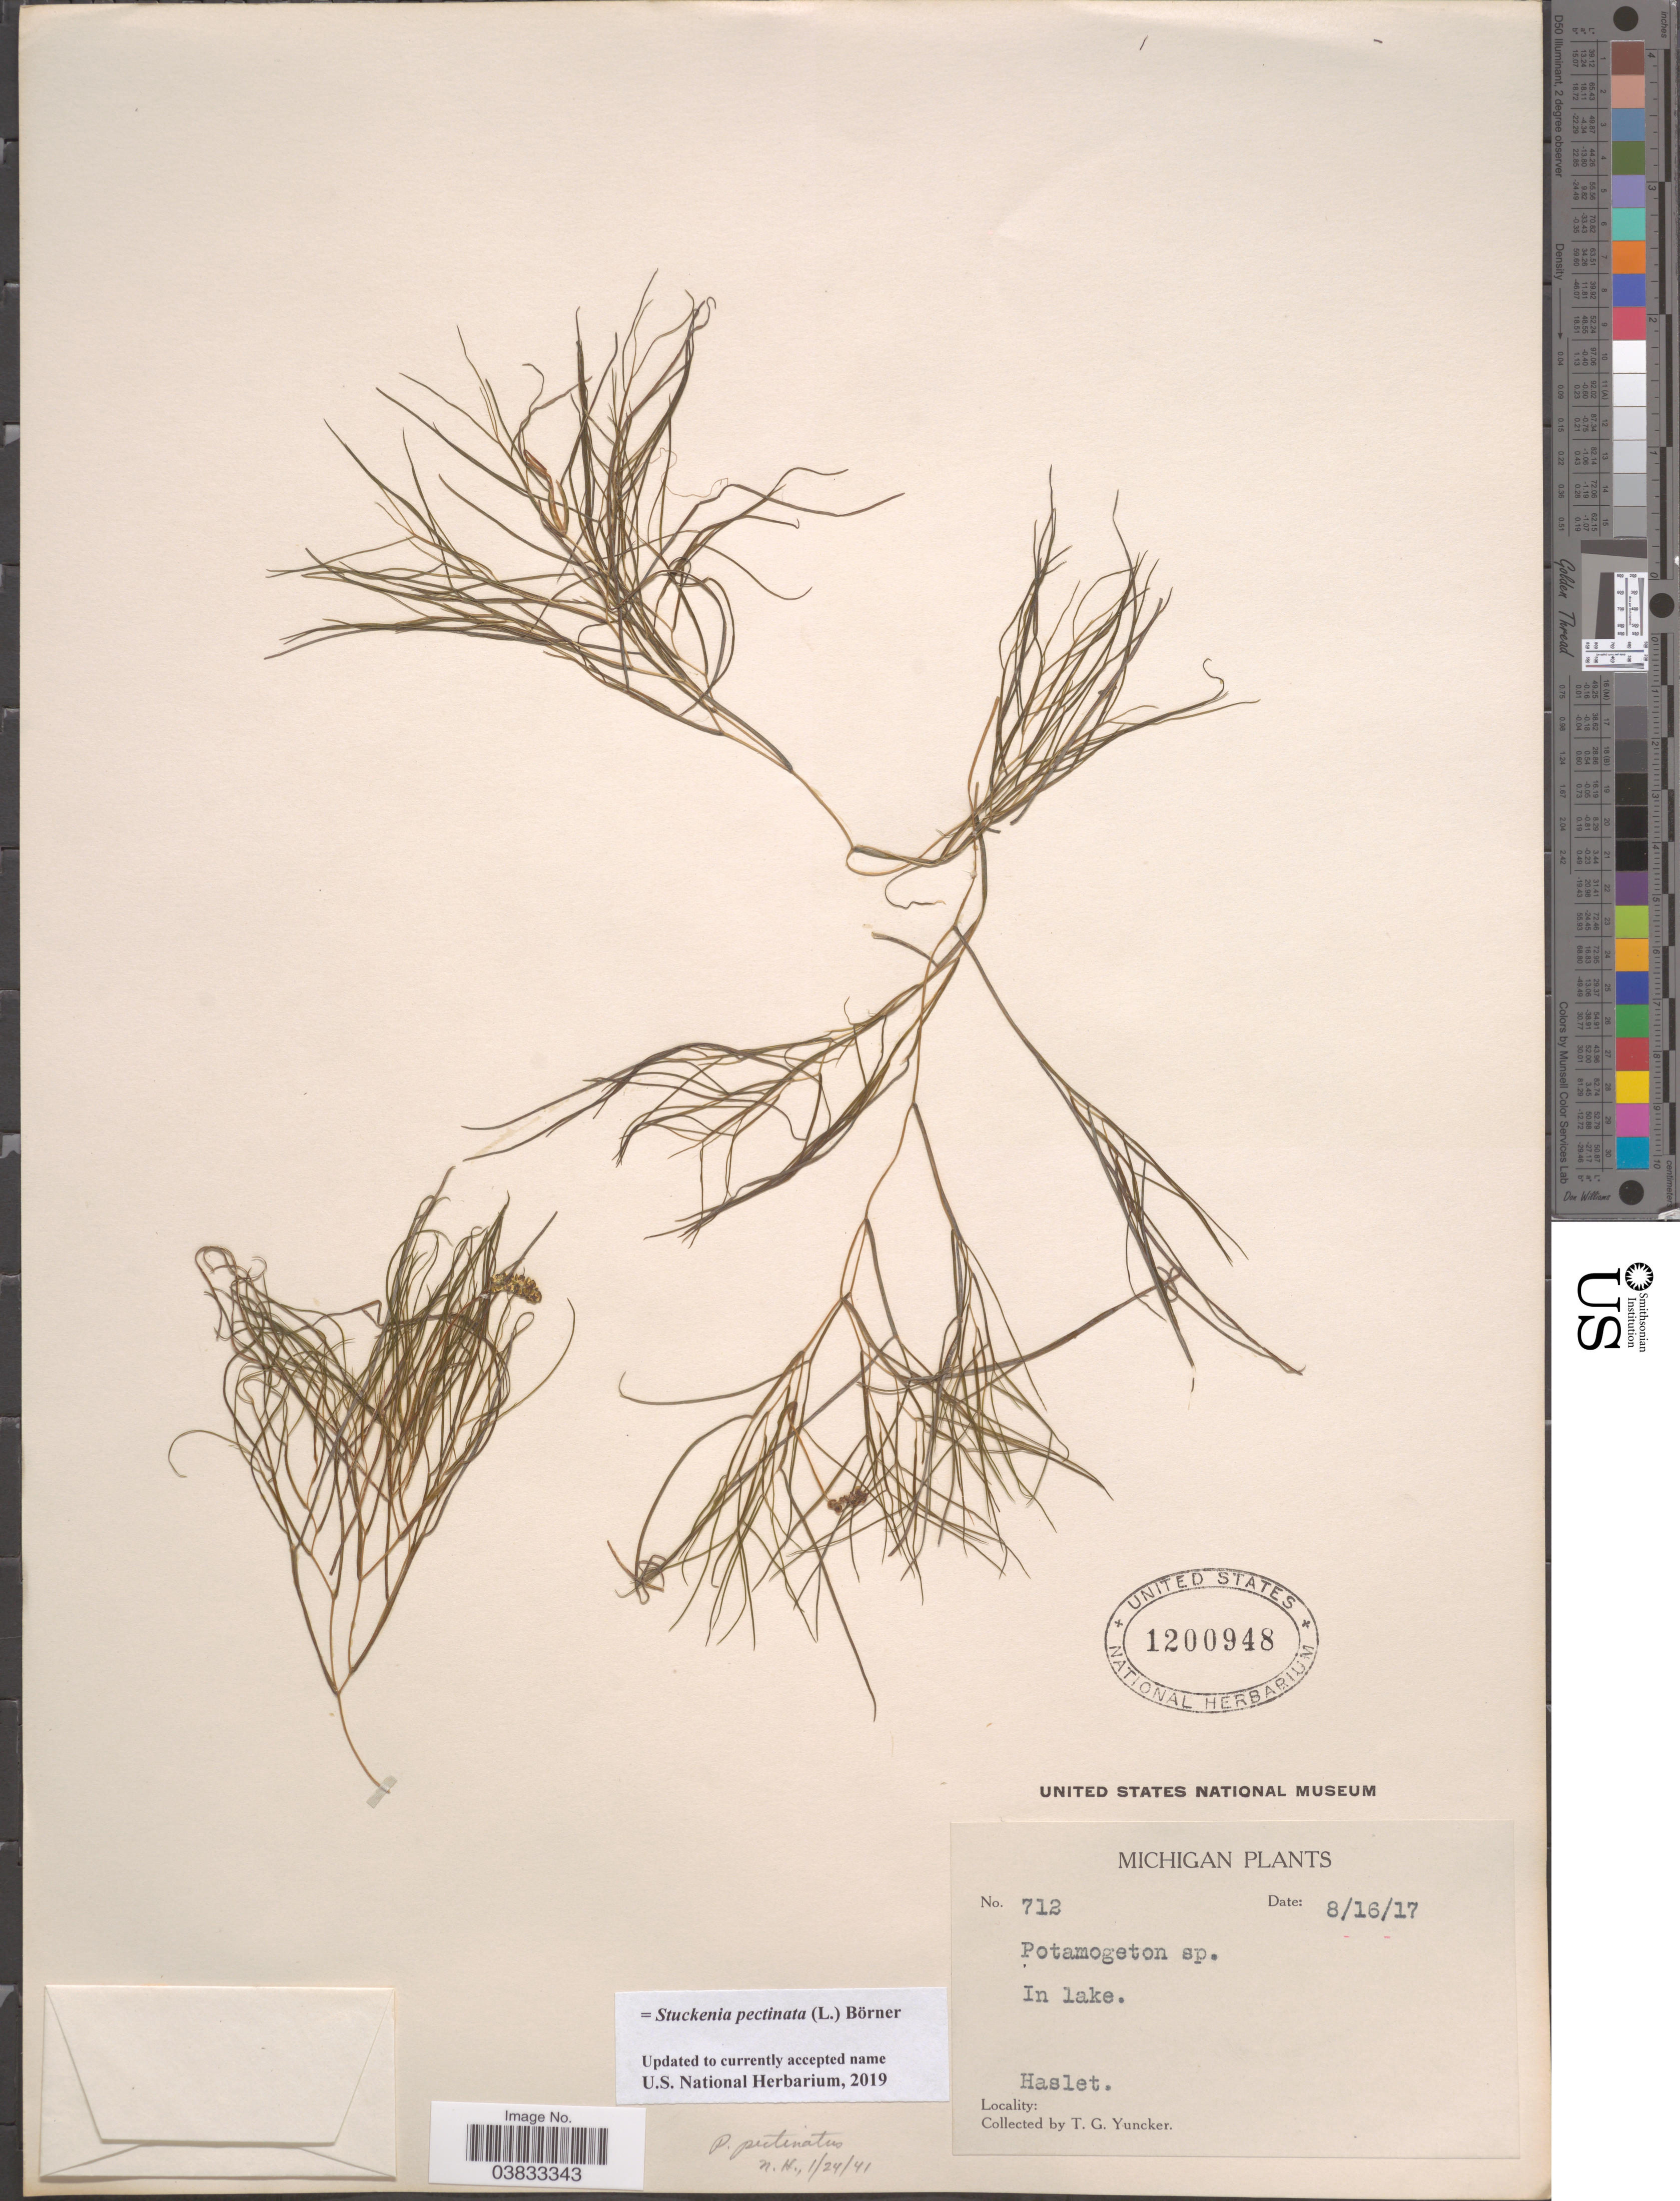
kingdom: Plantae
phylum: Tracheophyta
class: Liliopsida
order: Alismatales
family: Potamogetonaceae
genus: Stuckenia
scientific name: Stuckenia pectinata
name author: (L.) Börner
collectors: T. G. Yuncker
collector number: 712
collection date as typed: Transcribed d/m/y: 16/8/17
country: United States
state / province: Michigan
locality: In lake. Haslet.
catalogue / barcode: US 1200948